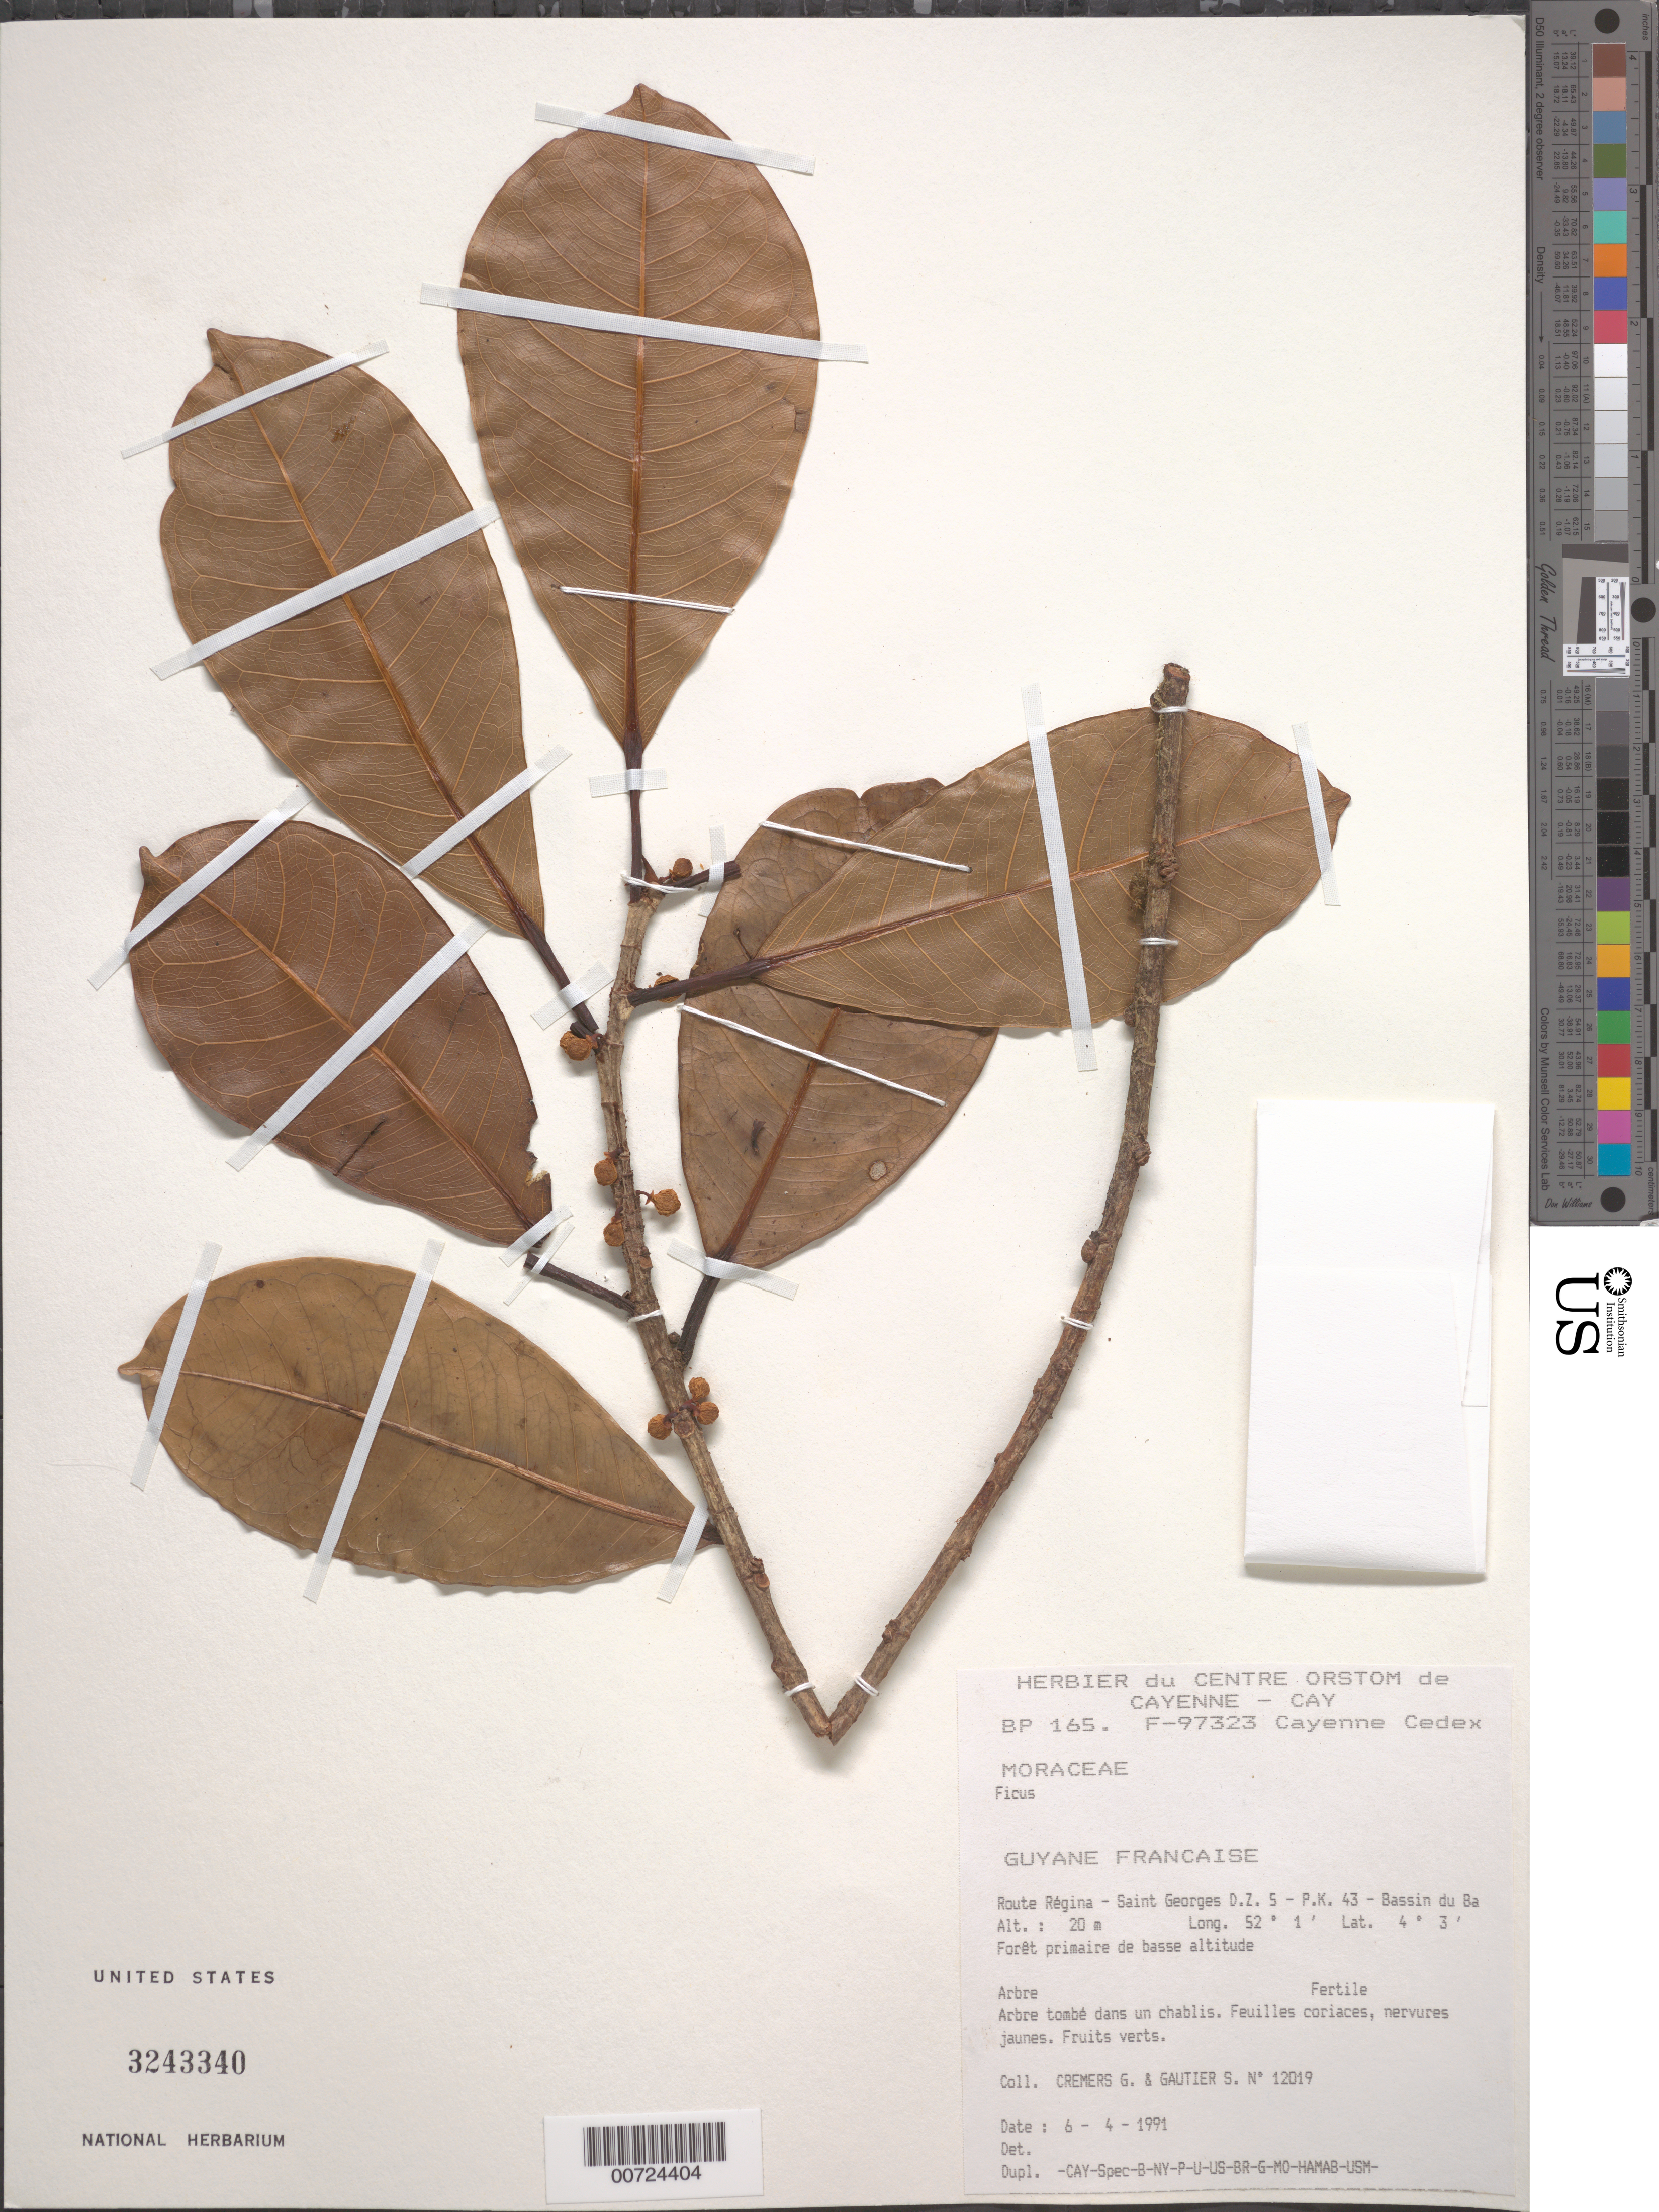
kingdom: Plantae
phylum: Tracheophyta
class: Magnoliopsida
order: Rosales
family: Moraceae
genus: Ficus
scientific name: Ficus subapiculata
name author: (Miq.) Miq.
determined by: Mitidieri, Nicole, (WIS), University of Wisconsin - Madison (UNITED STATES)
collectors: G. Cremers & S. Gautier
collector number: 12019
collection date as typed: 6-Apr-91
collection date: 1991-04-06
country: French Guiana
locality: Route Régina, Saint Georges, DZ 5-PK43, Bassin de l'Approuague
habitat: Low primary forest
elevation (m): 20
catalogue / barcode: US 3243340